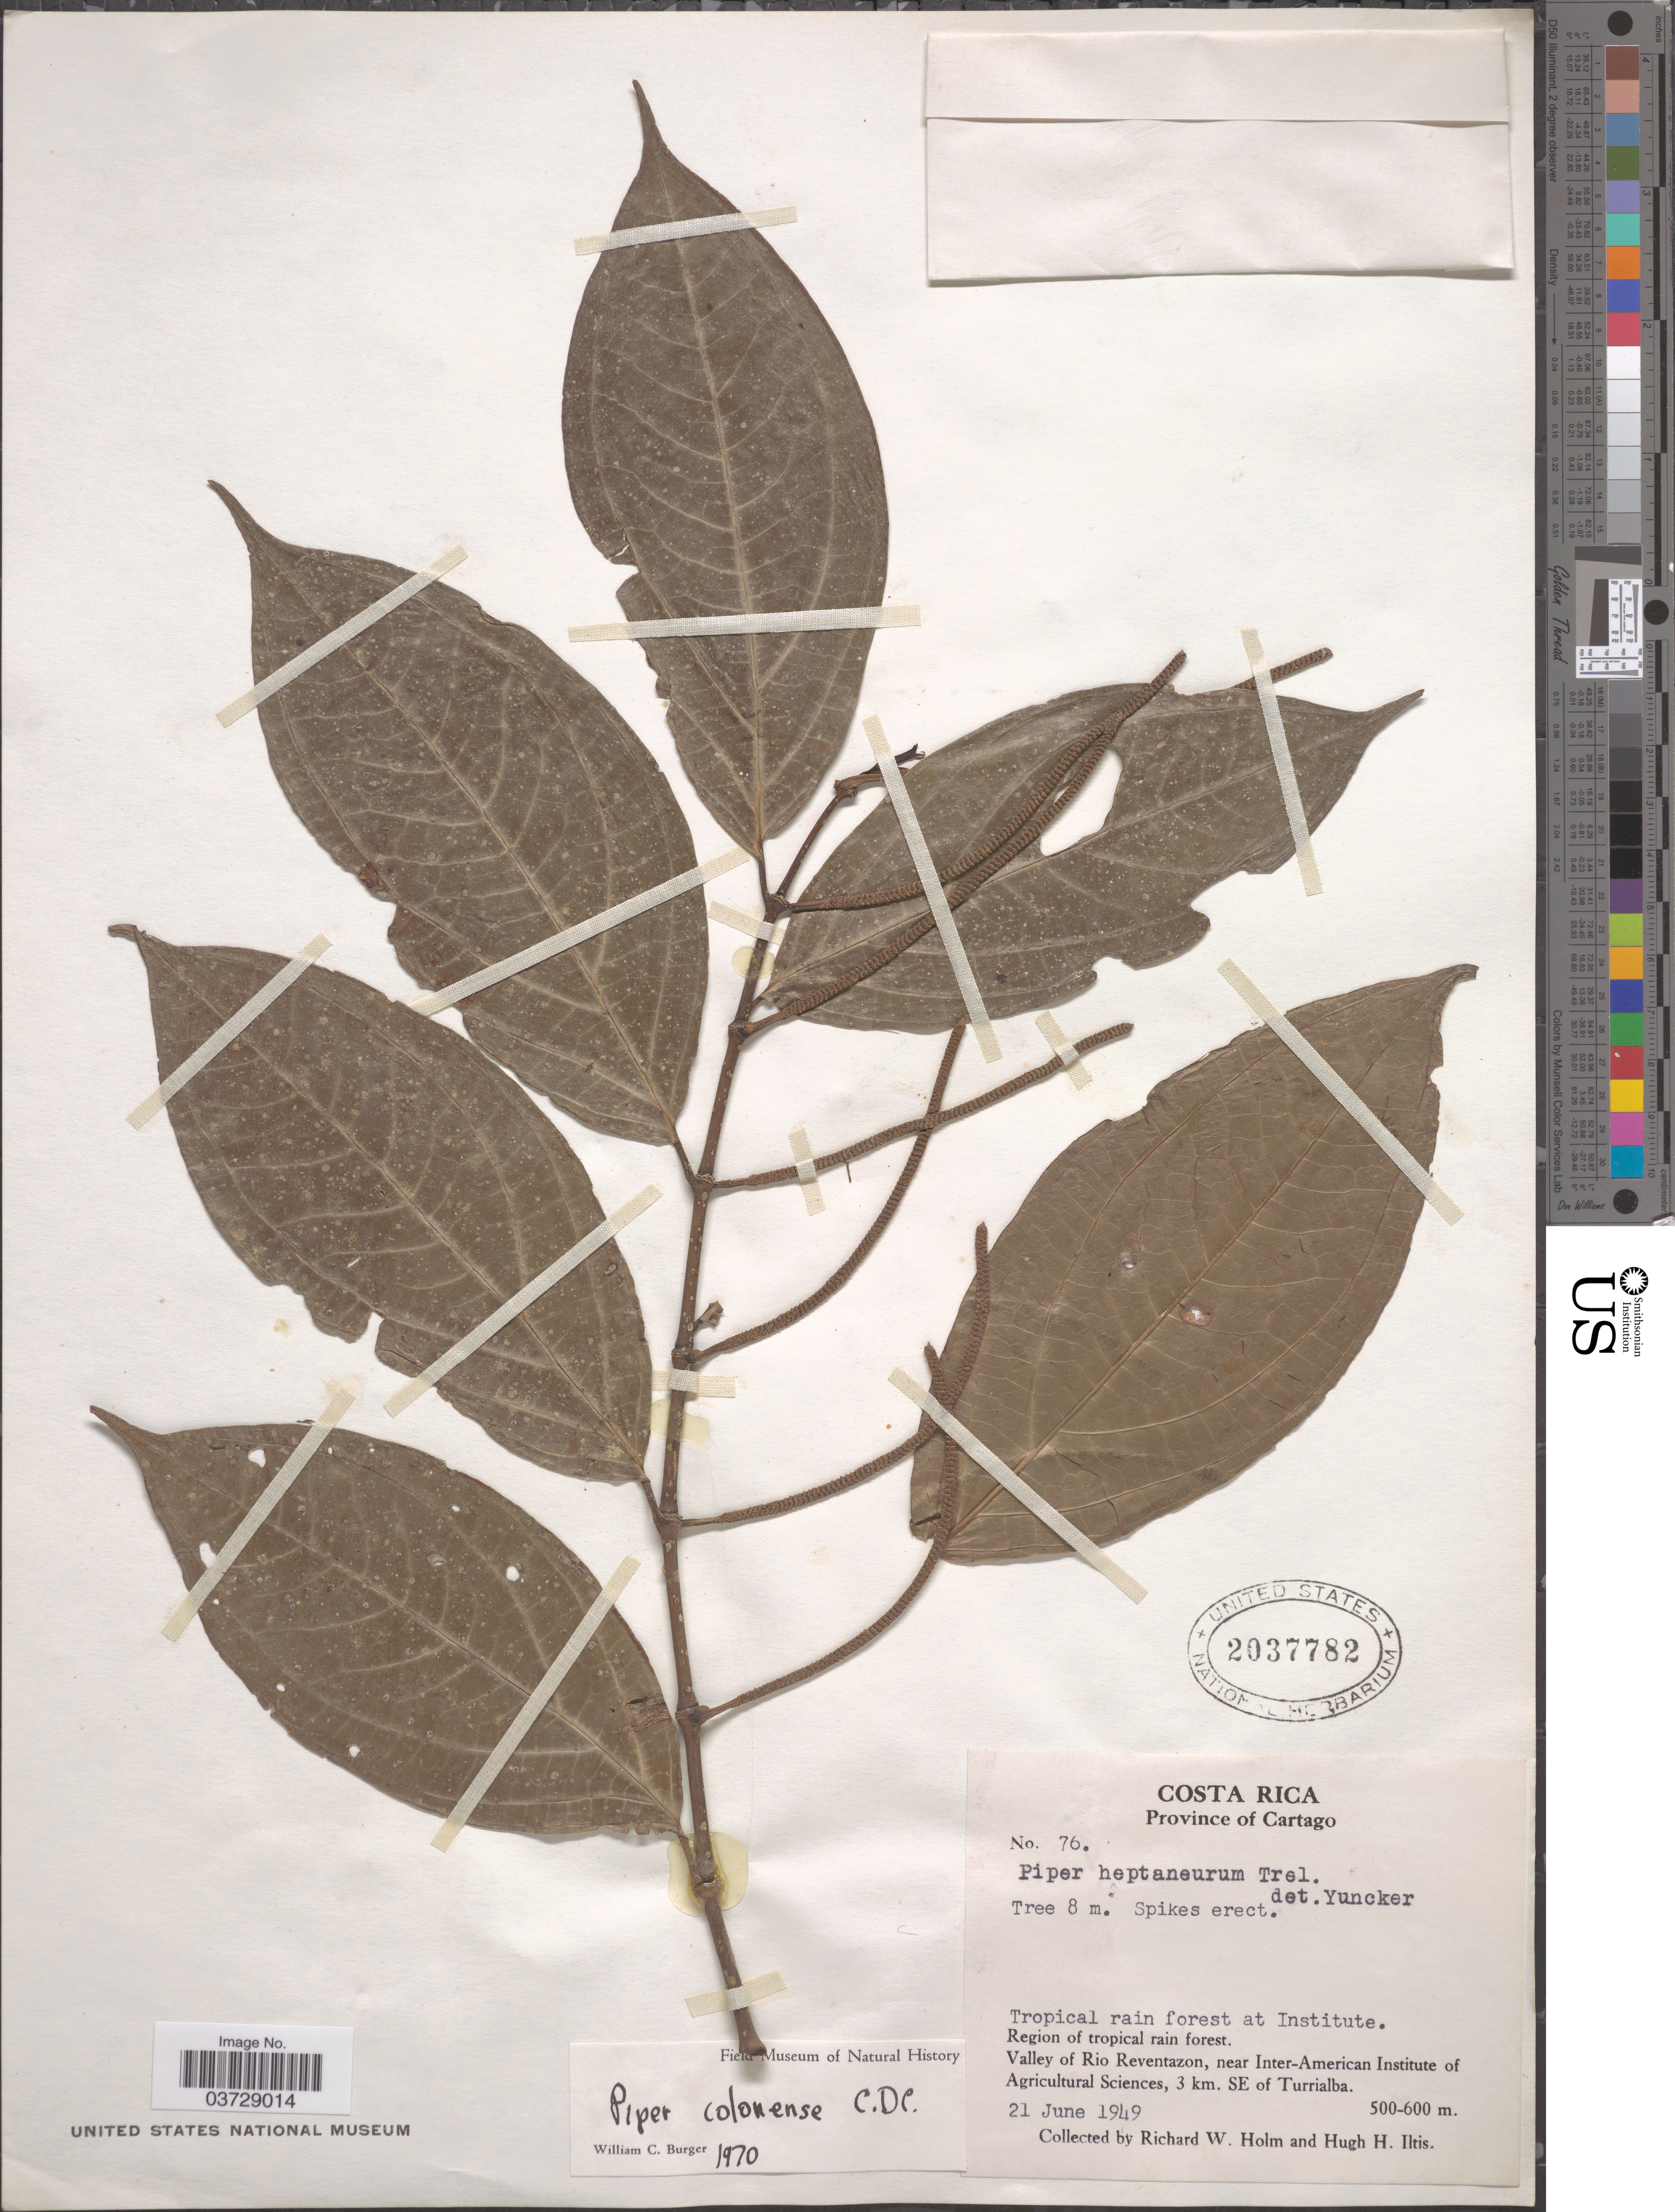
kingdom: Plantae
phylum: Tracheophyta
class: Magnoliopsida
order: Piperales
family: Piperaceae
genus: Piper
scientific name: Piper colonense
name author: C. DC.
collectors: R. W. Holm & H. H. Iltis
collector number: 76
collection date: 1949-06-21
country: Costa Rica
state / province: Cartago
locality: At Institute. Region of tropical rain forest. Valley of Rio Reventazon, near Inter-American Institute of Agricultural Sciences, 3 km. SE of Turrialba.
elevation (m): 500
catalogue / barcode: US 2037782